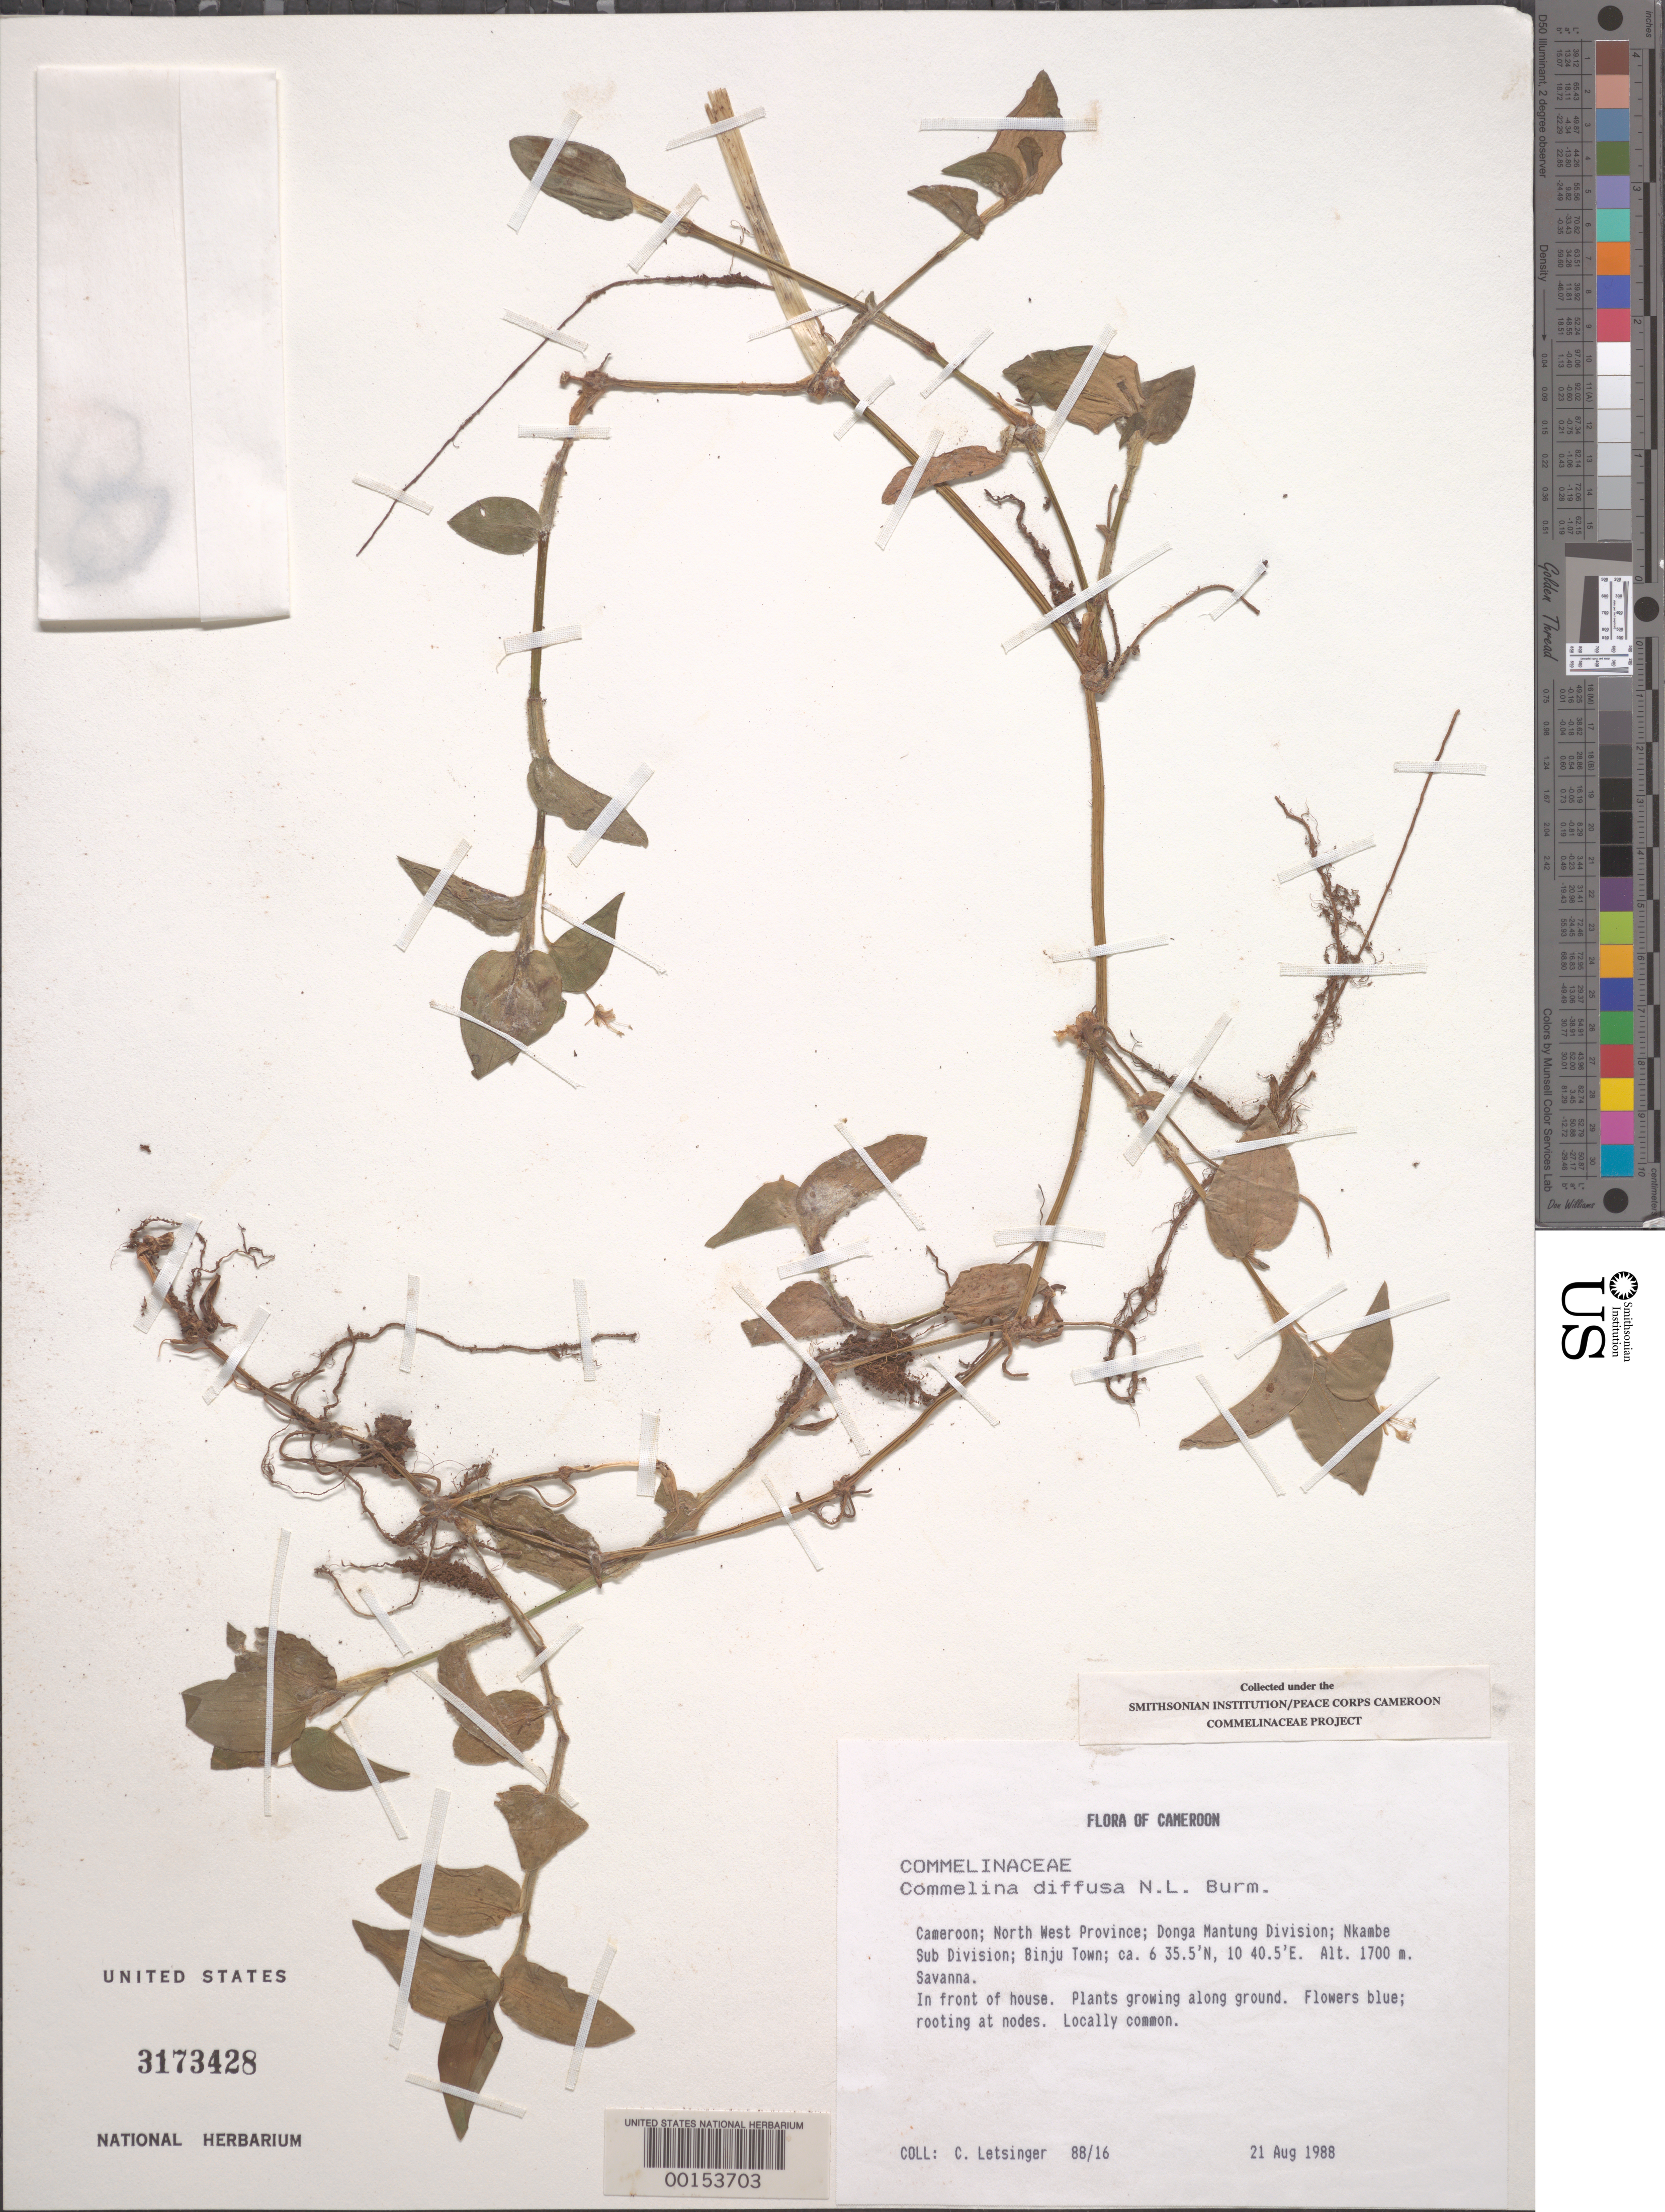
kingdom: Plantae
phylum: Tracheophyta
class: Liliopsida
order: Commelinales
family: Commelinaceae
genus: Commelina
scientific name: Commelina diffusa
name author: Burm. f.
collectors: C. Letsinger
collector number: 88/16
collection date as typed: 21 Aug 1988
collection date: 1988-08-21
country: Cameroon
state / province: Nord-ouest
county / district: Donga-mantung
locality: Nkambe subdivision, binju town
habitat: Savanna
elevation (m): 1700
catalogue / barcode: US 3173428